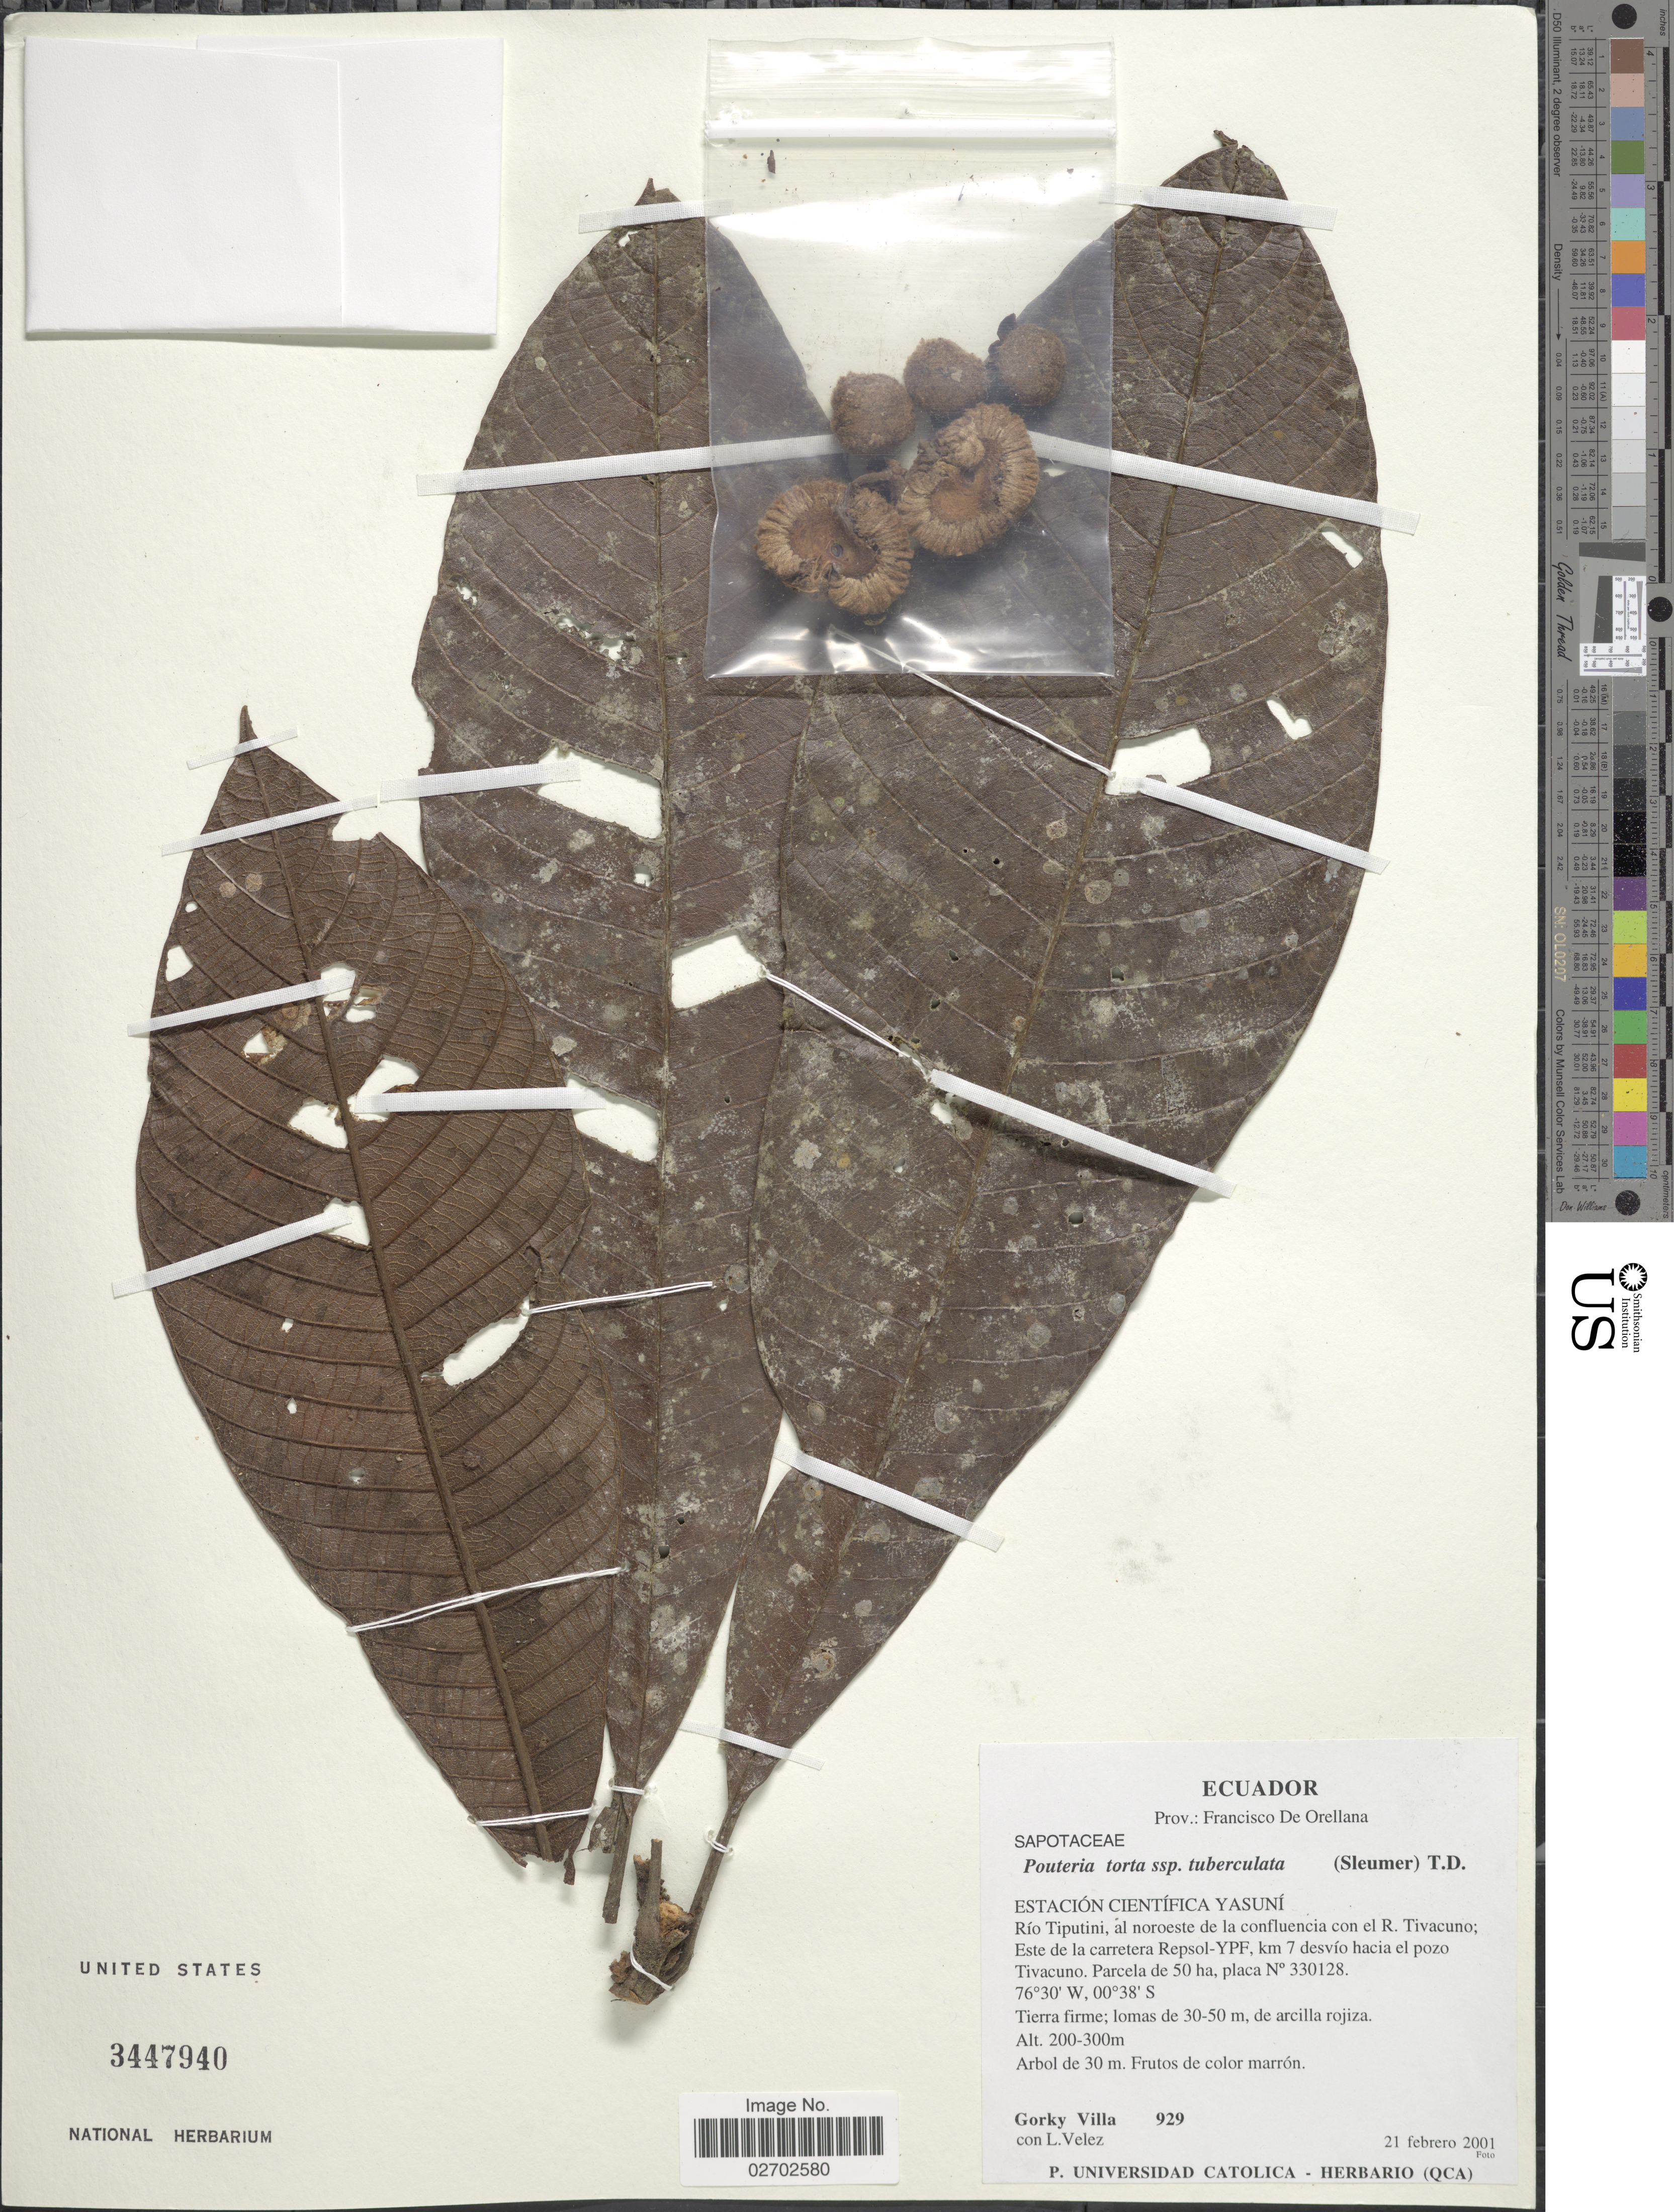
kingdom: Plantae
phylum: Tracheophyta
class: Magnoliopsida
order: Ericales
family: Sapotaceae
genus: Pouteria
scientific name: Pouteria torta subsp. tuberculata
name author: (Sleumer) T.D. Penn.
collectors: G. Villa & L. Velez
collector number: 929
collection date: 2001-02-21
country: Ecuador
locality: Prov.: Francisco de Orellana. Estacion Cientifica Yasuni. Rio Tiputini, al noroeste de la confluencia con el R. Tivacuno; Este de la carretera Repsol-YPF, km 7 desvio hacia el pozo Tivacuno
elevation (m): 200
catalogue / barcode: US 3447940